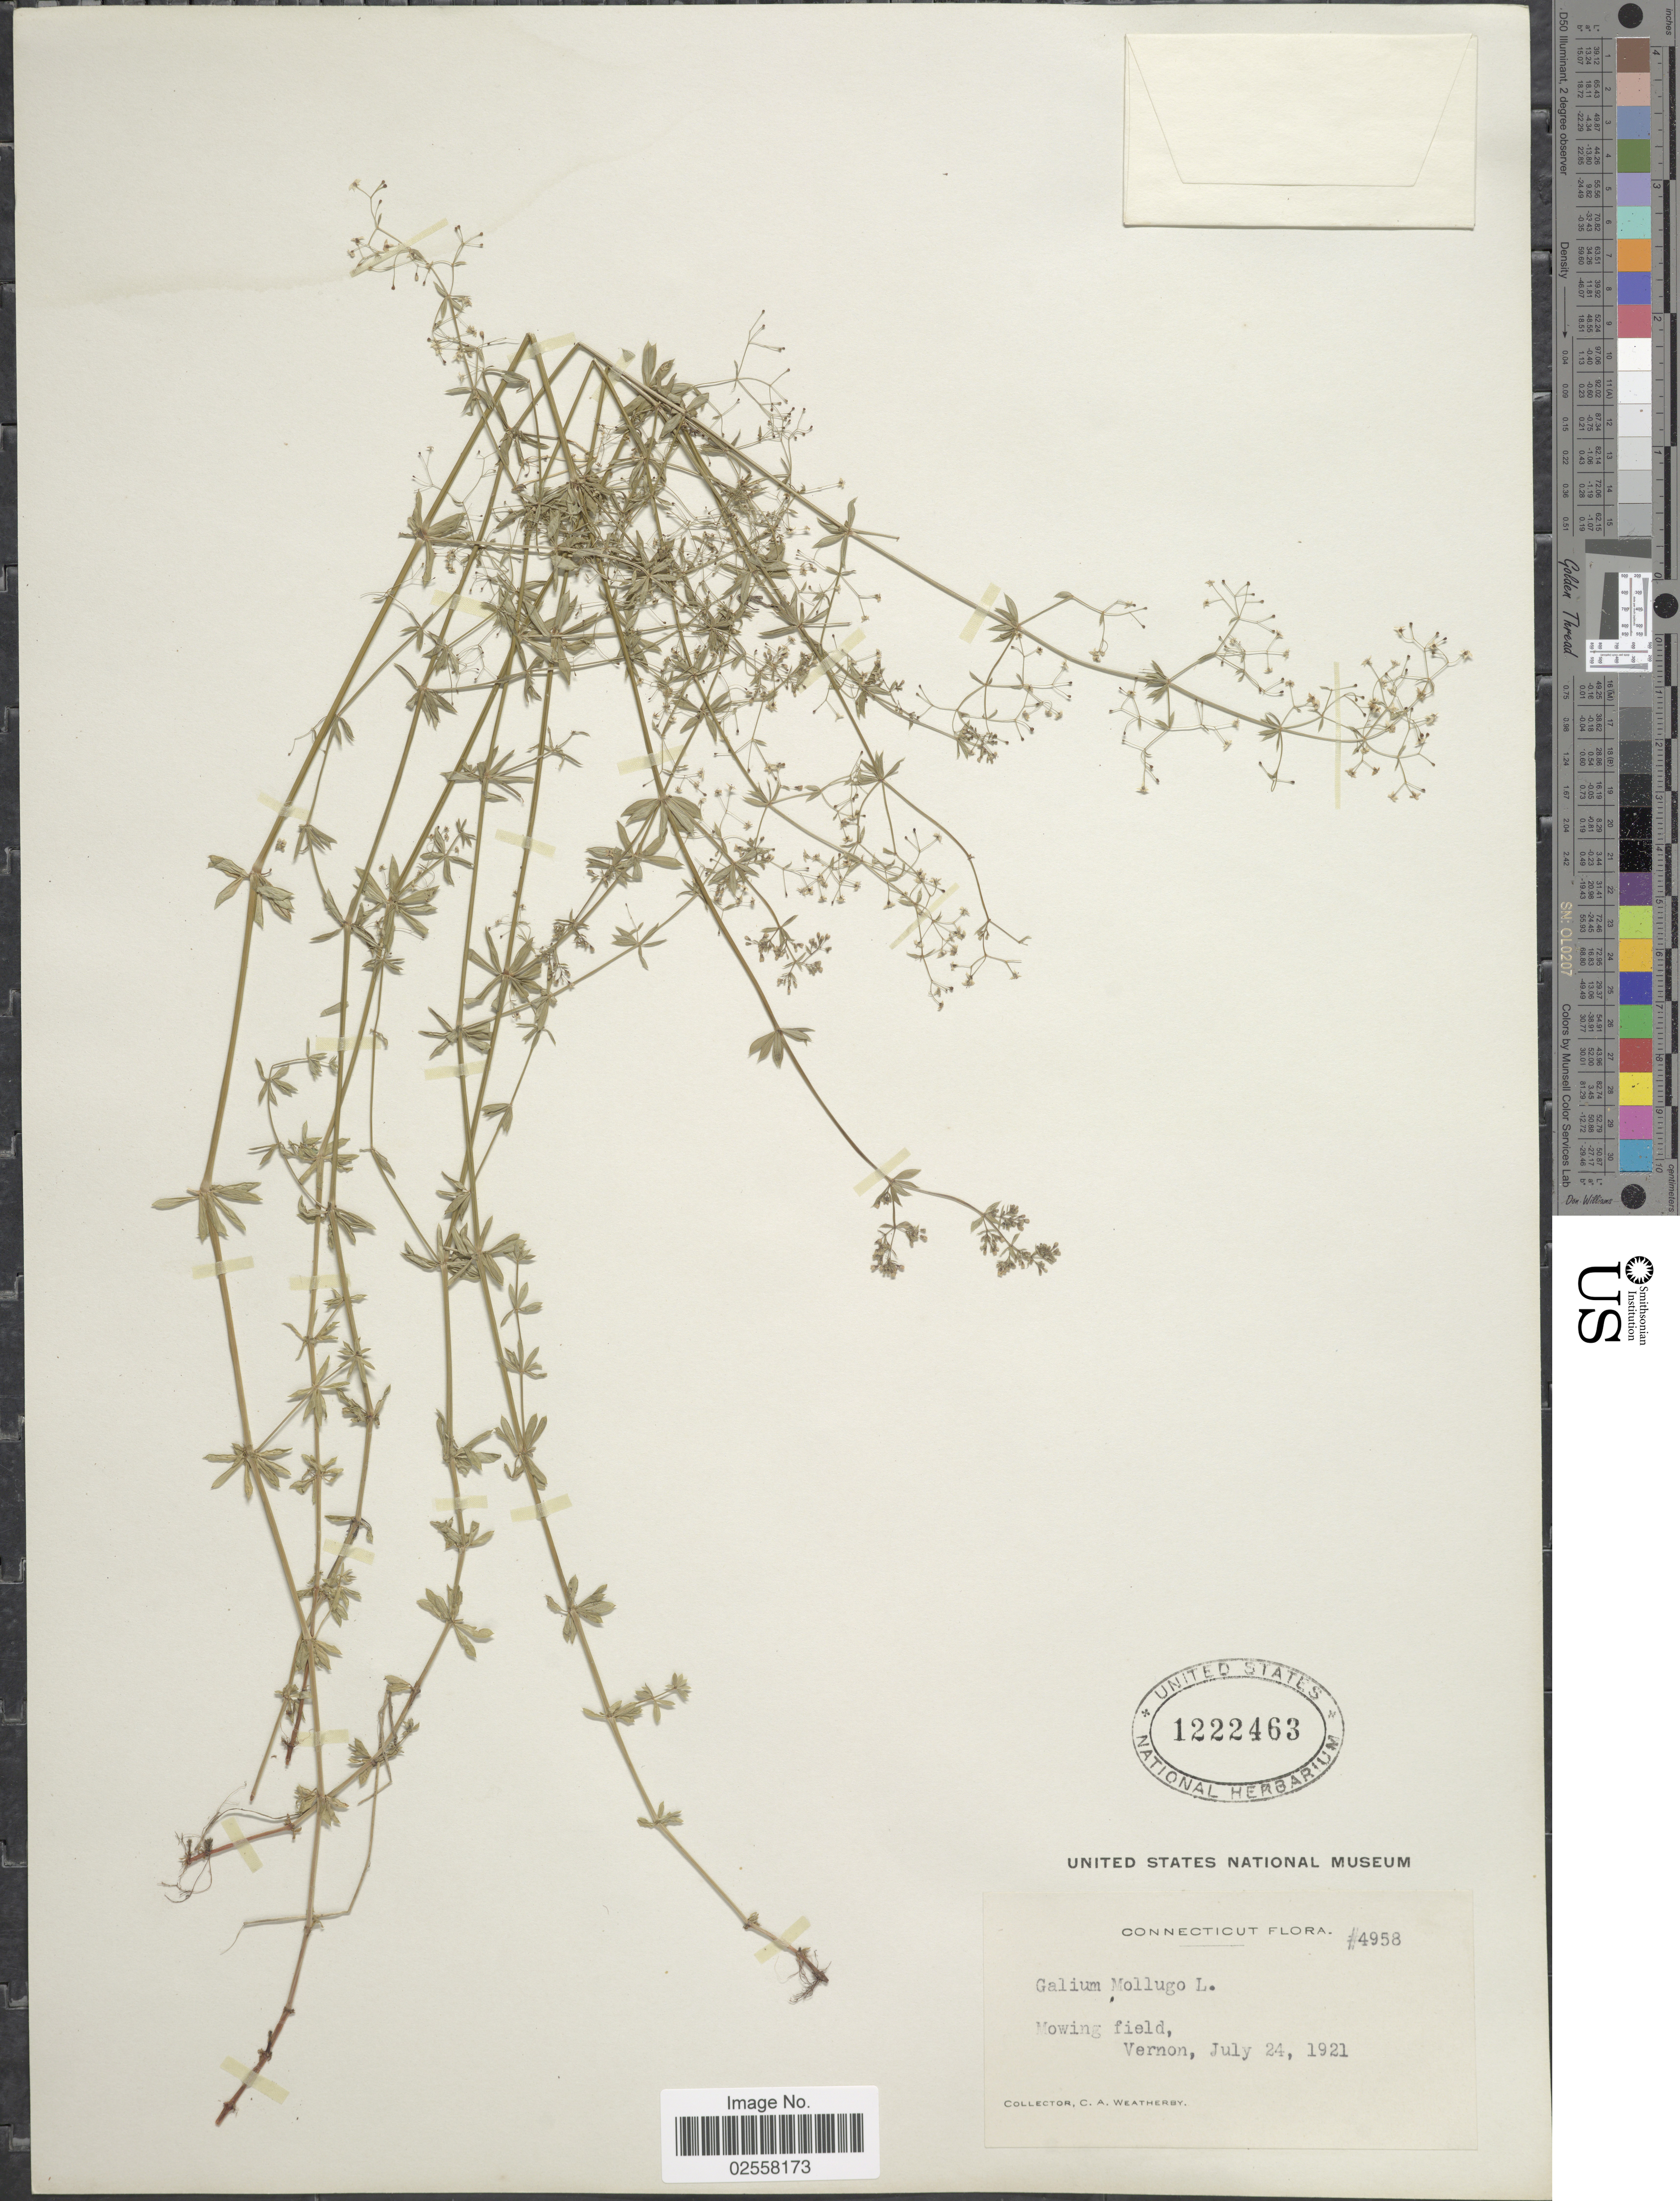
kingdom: Plantae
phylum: Tracheophyta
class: Magnoliopsida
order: Gentianales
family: Rubiaceae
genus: Galium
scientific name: Galium mollugo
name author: L.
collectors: C. A. Weatherby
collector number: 4958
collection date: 1921-07-24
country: United States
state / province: Connecticut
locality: Mowing field, Vernon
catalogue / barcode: US 1222463